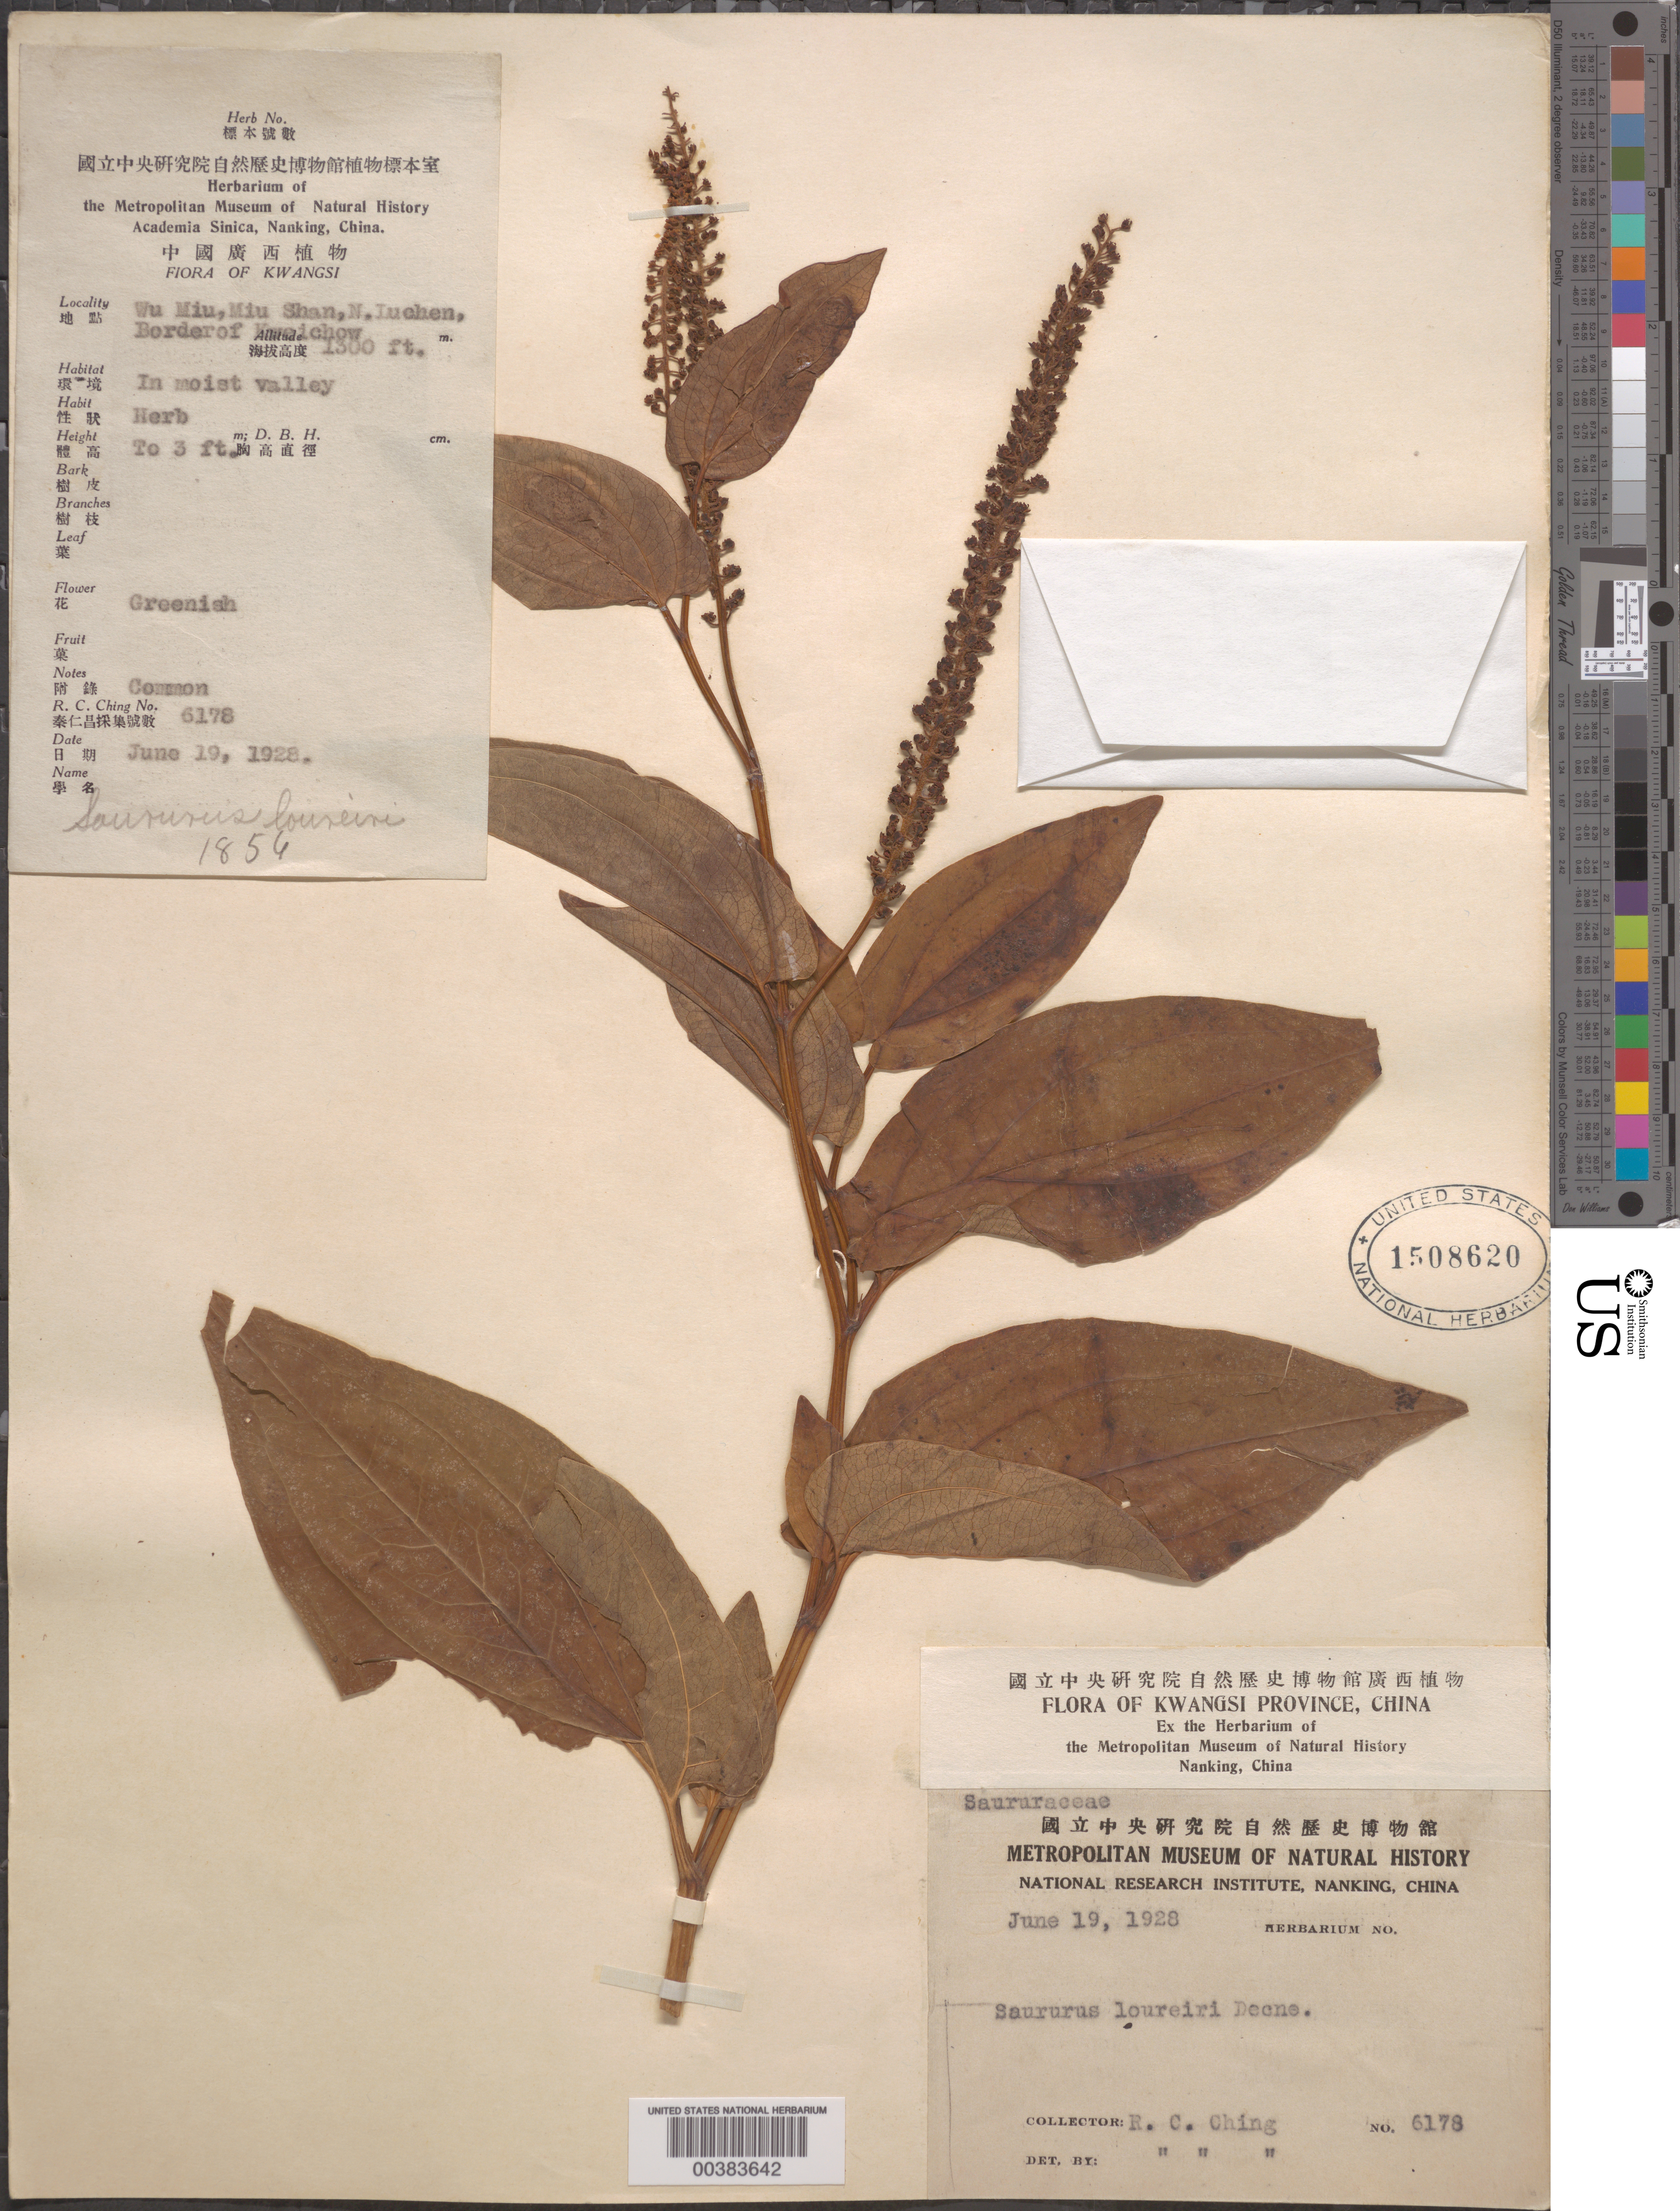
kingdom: Plantae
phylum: Tracheophyta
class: Magnoliopsida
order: Piperales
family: Saururaceae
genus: Saururus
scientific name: Saururus chinensis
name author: (Lour.) Baill.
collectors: R. C. Ching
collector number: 6178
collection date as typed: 19 Jun 1928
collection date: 1928-06-19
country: China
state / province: Guangxi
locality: Wu miu, miu shanm n. luchen, border of kweichow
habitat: In moist valley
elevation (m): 396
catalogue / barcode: US 1508620